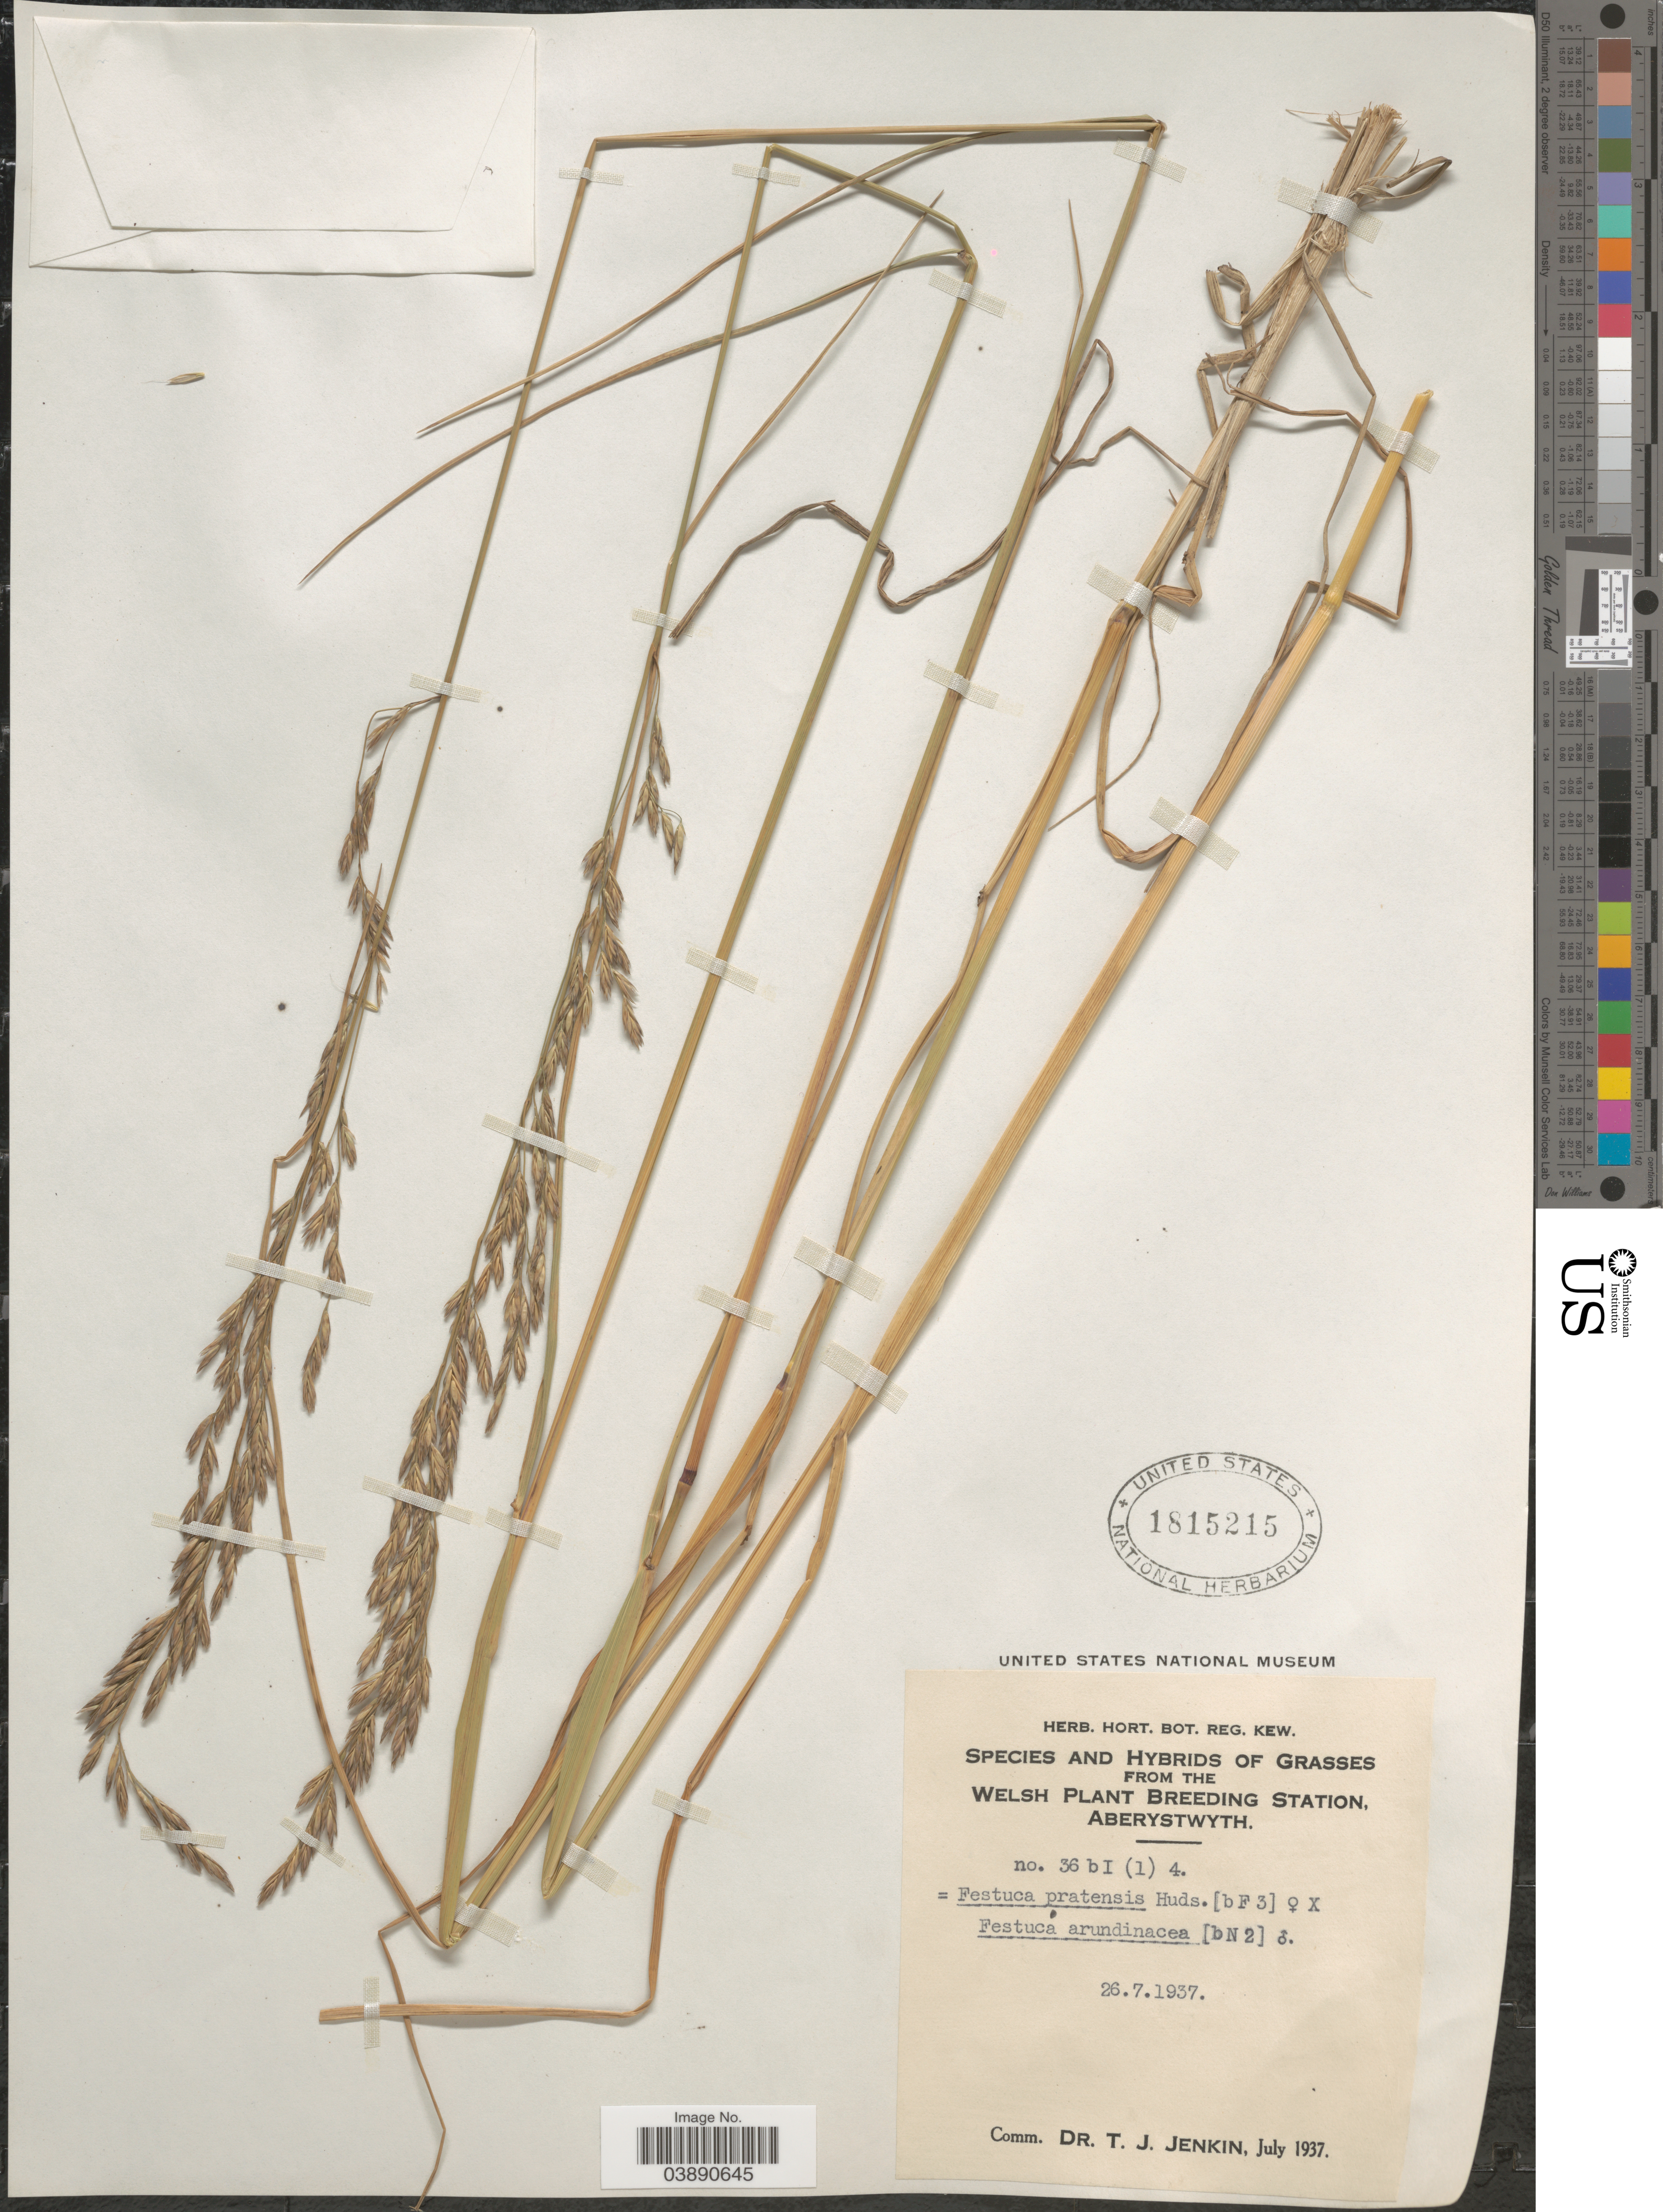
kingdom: Plantae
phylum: Tracheophyta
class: Liliopsida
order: Poales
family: Poaceae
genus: Festuca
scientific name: Festuca sp.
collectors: Ex herb. Hort. Bot. Reg. Kew.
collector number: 36 b I (1) 4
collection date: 1937-07-26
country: United Kingdom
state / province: Wales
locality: Welsh Plant Breeding Station, Aberystwyth.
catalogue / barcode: US 1815215